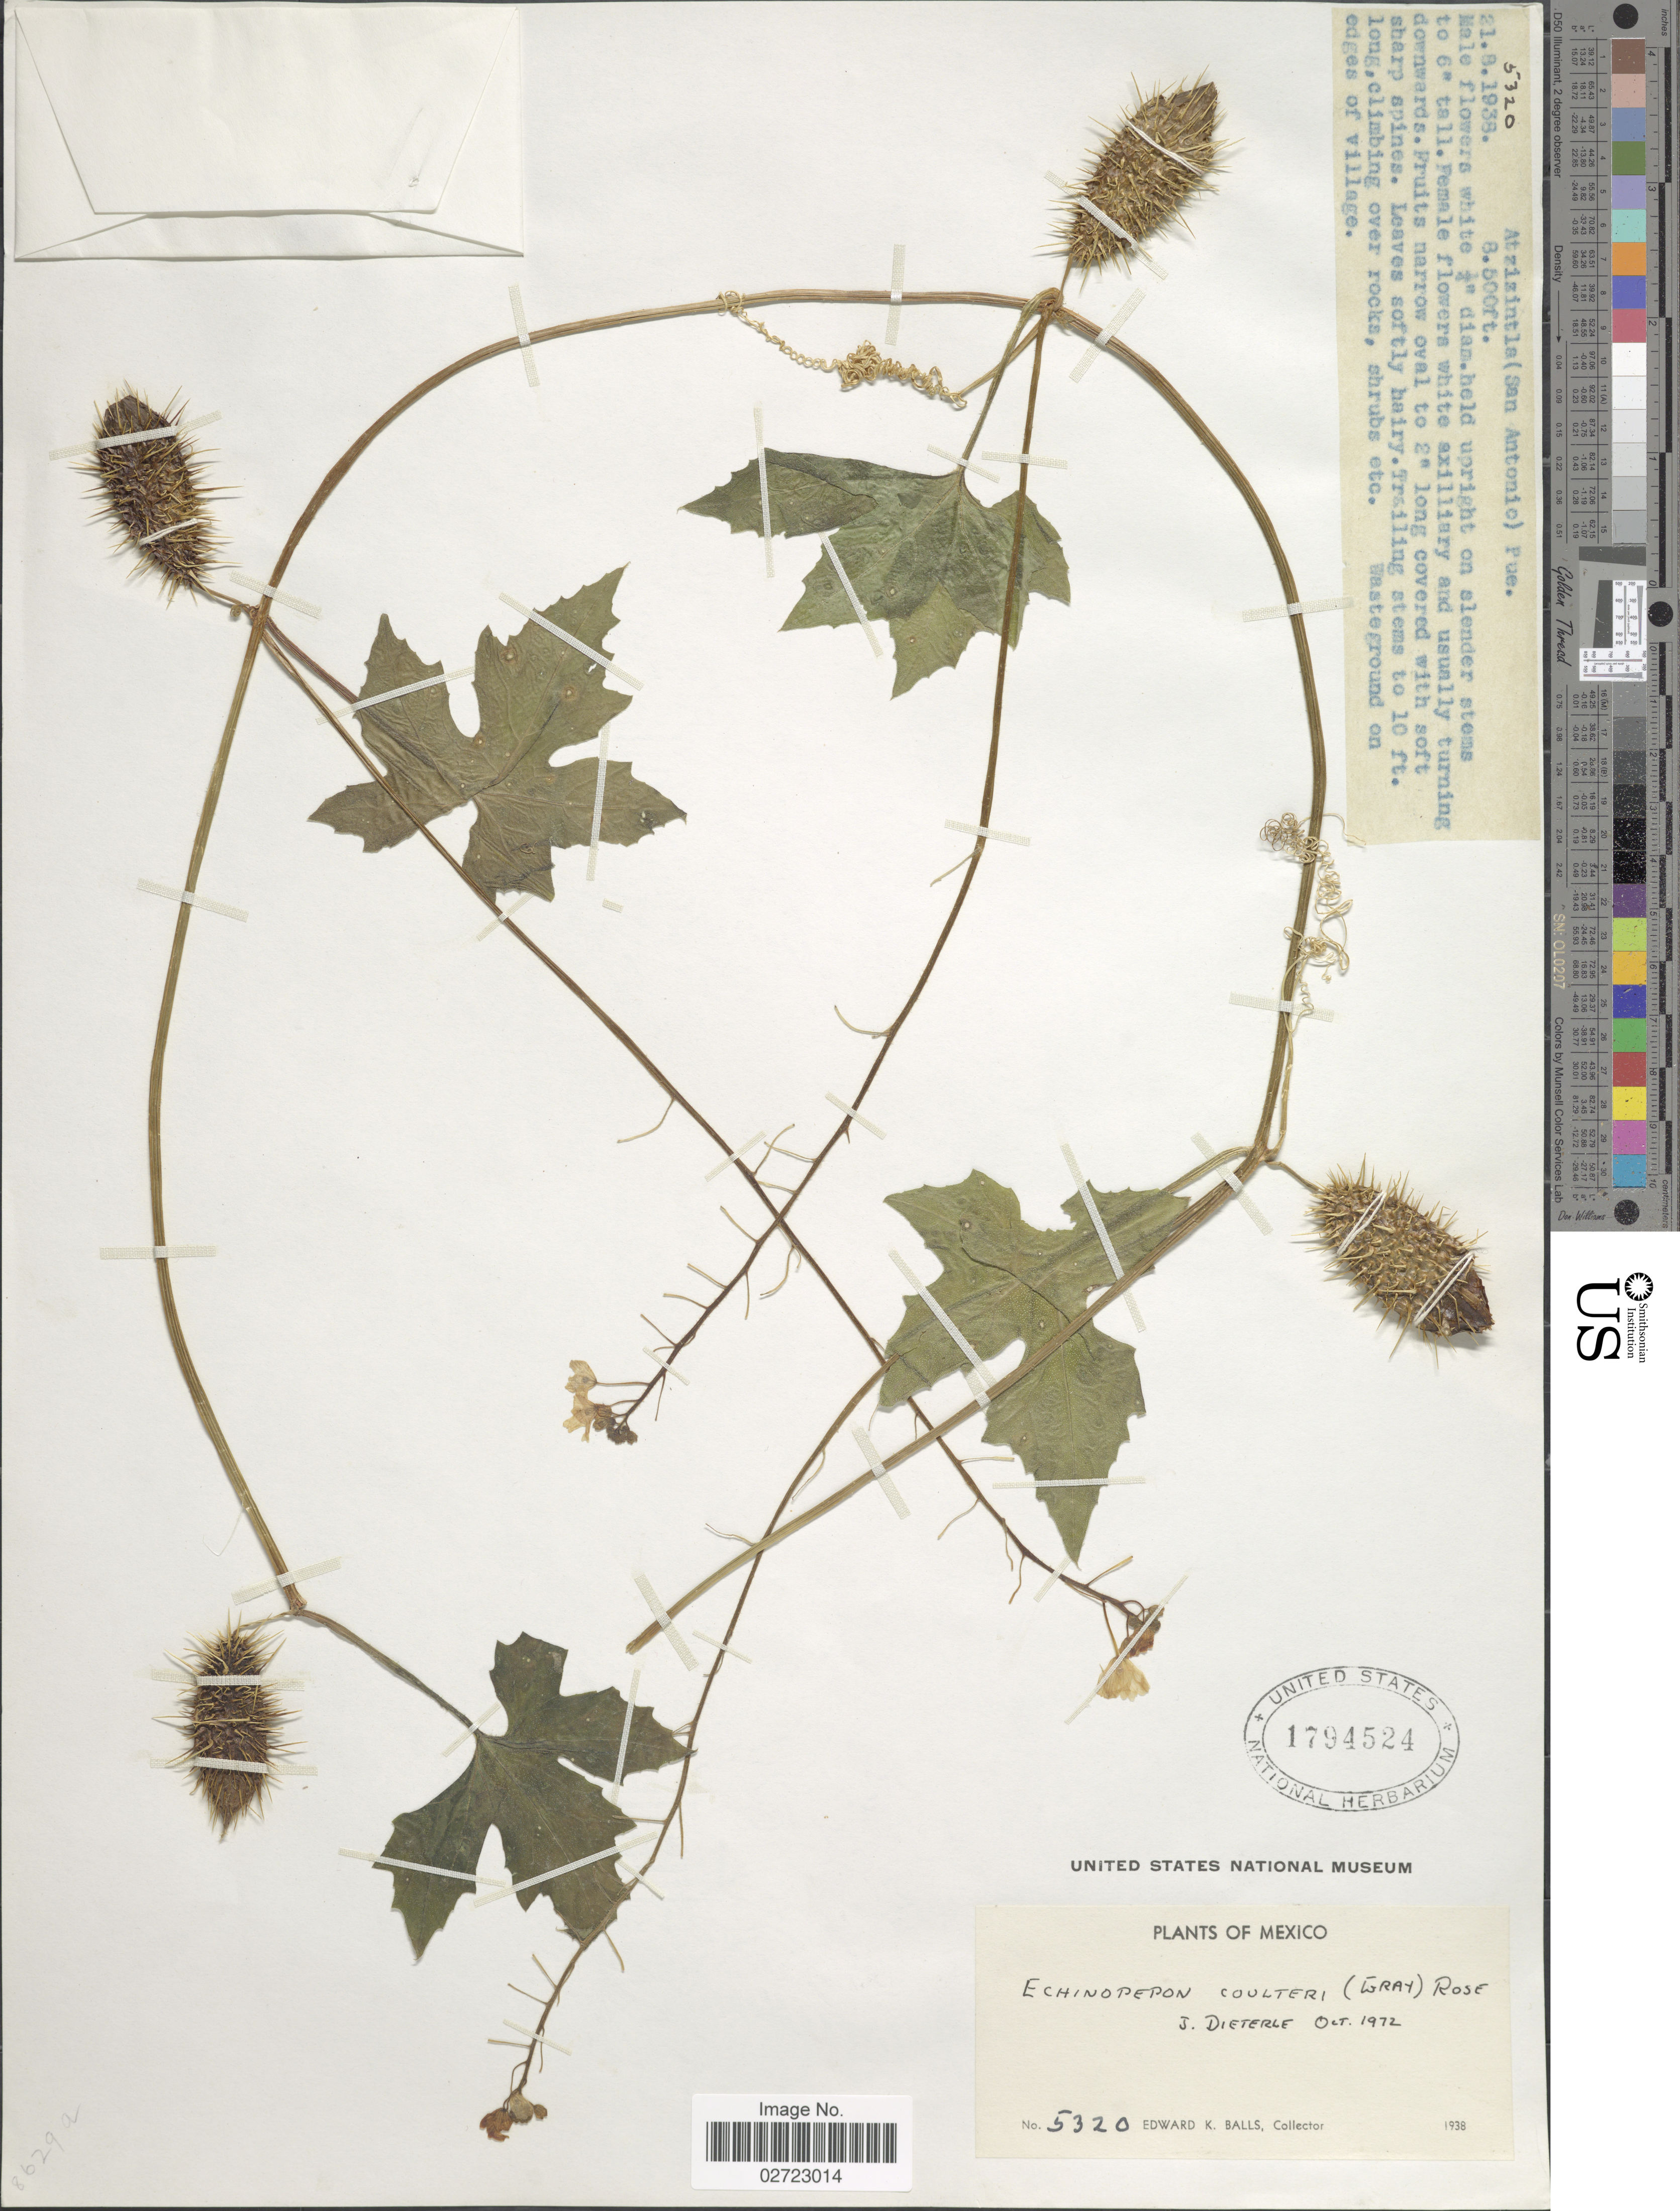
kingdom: Plantae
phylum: Tracheophyta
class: Magnoliopsida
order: Cucurbitales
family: Cucurbitaceae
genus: Echinopepon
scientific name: Echinopepon coulteri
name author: (A. Gray) Rose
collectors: E. K. Balls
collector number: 5320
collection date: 1938-08-21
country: Mexico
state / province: Puebla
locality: Atzizintla (San Antonio), trailing stems, waste ground on edges of village.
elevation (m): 2591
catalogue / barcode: US 1794524